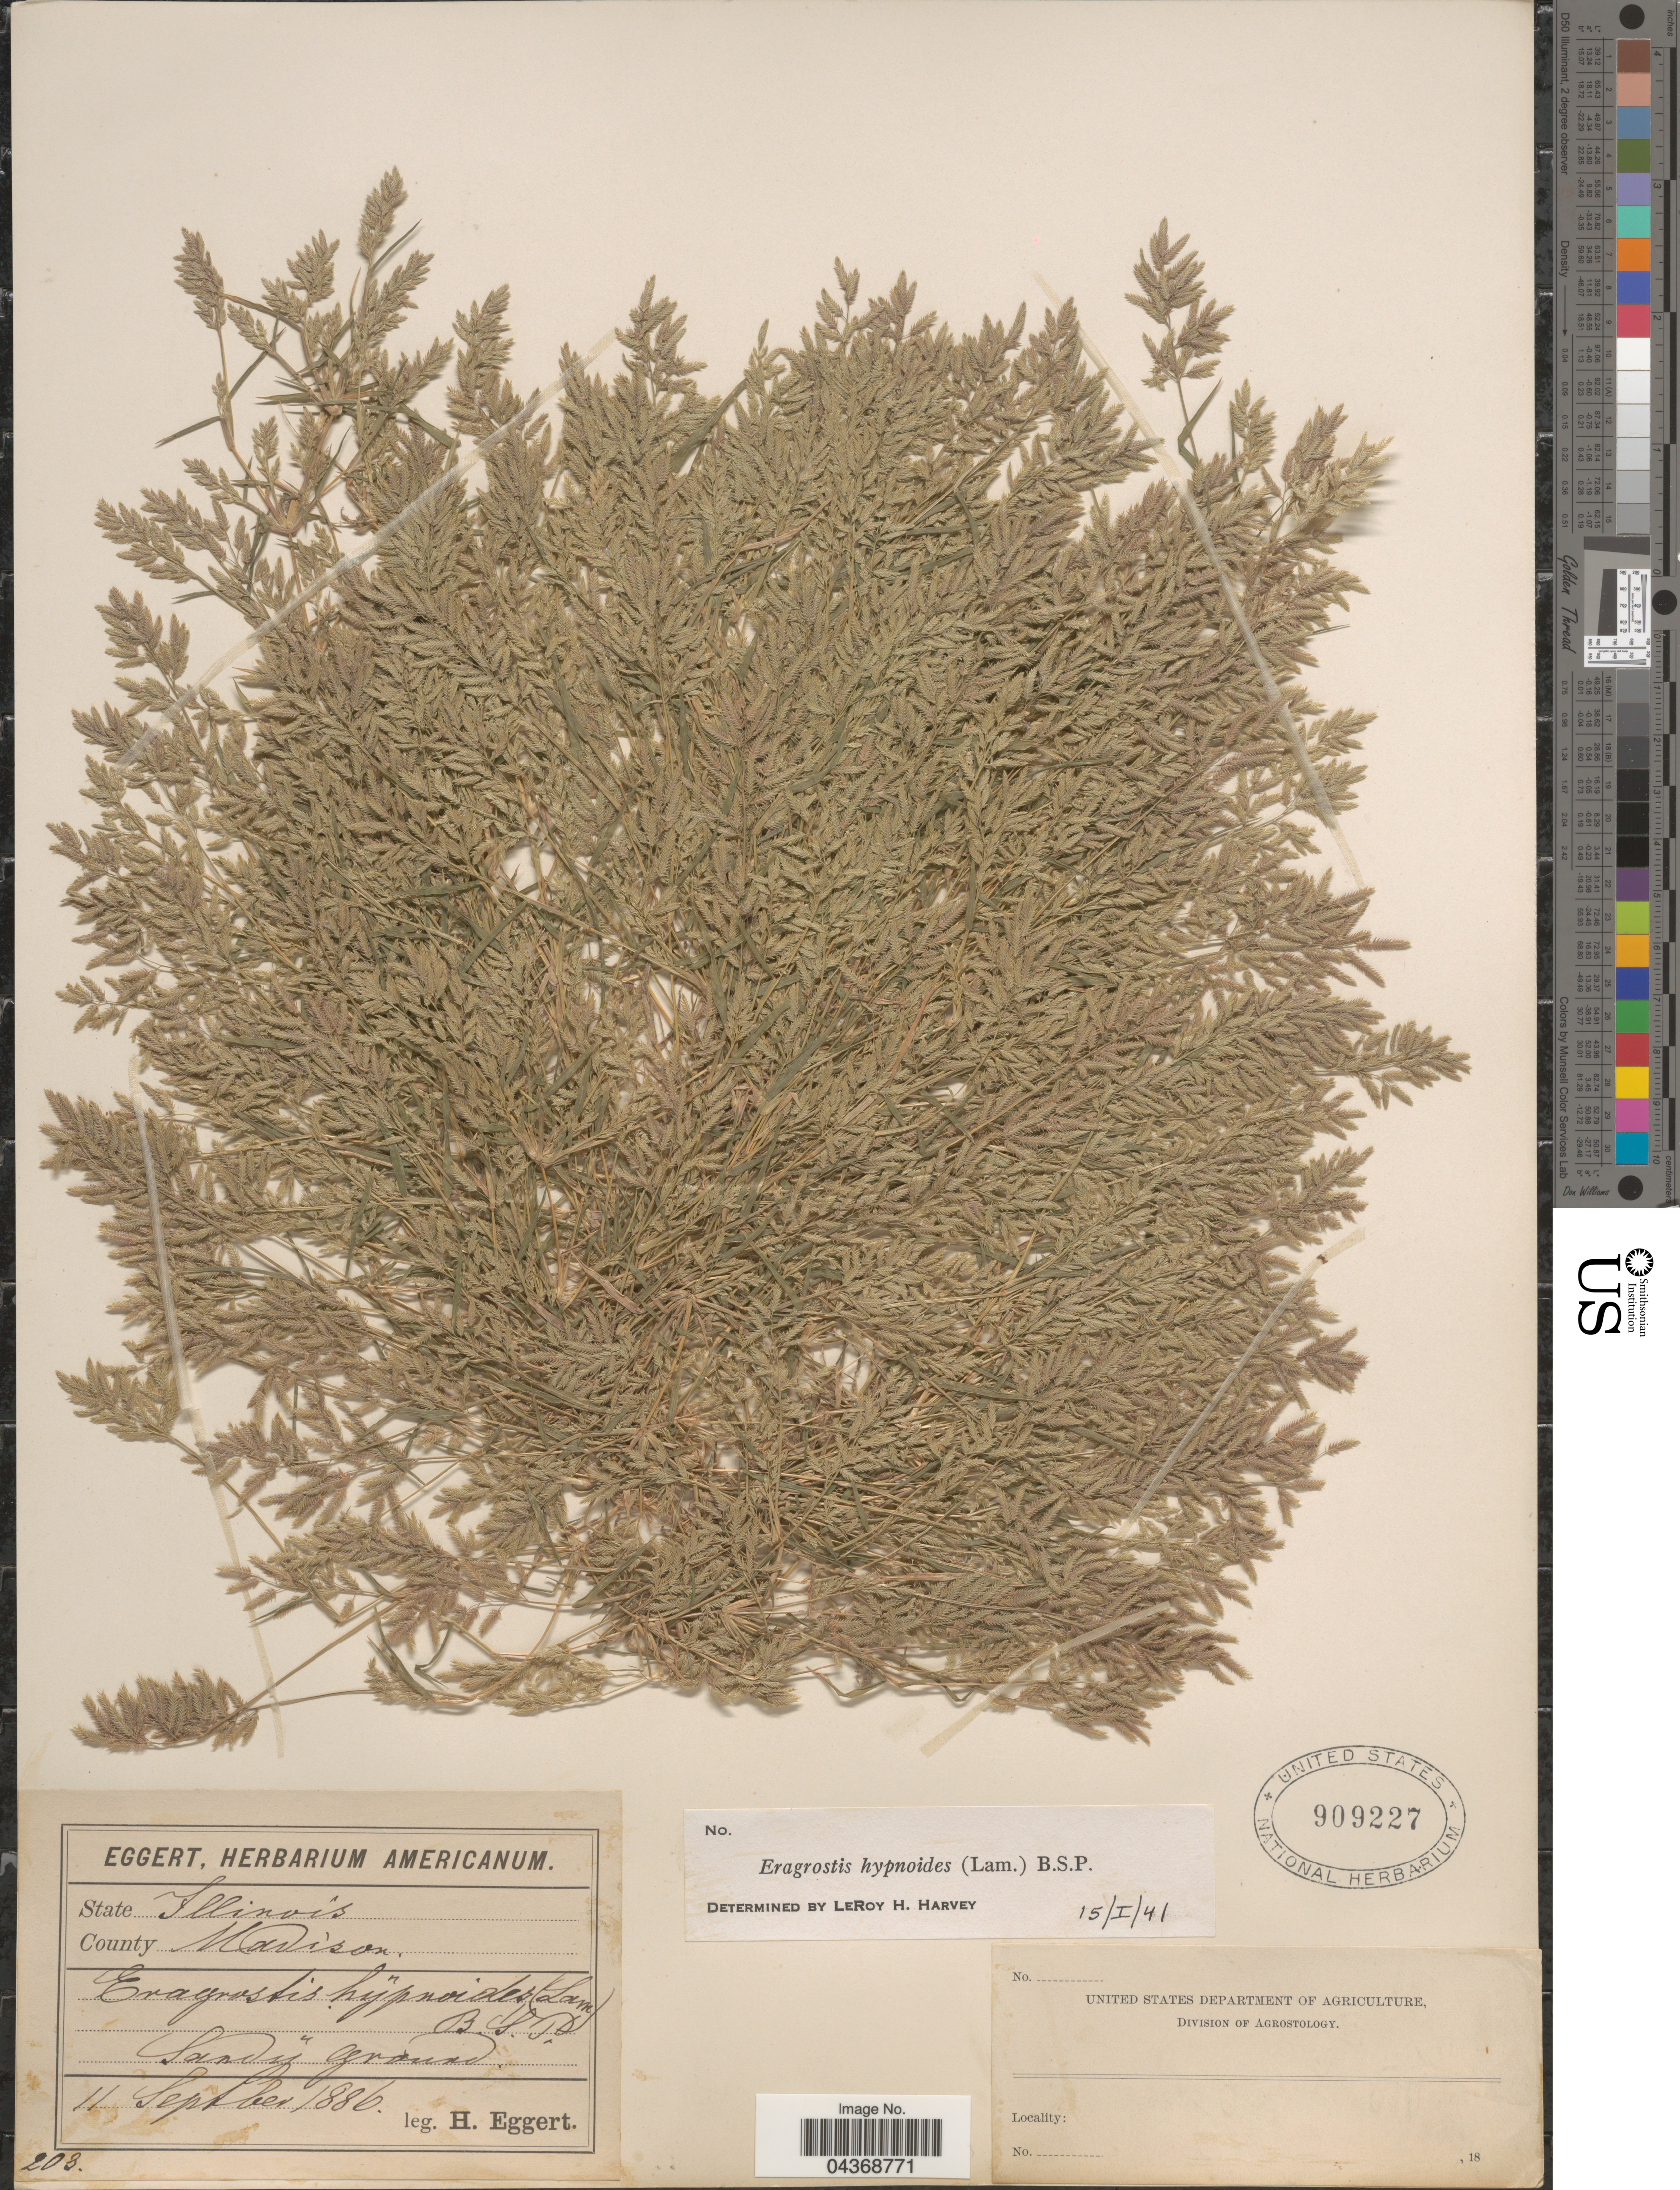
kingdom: Plantae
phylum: Tracheophyta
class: Liliopsida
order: Poales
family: Poaceae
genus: Eragrostis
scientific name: Eragrostis hypnoides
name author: (Lam.) Britton, Stearns & Poggenb.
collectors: H. Eggert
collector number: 203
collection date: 1886-09-11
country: United States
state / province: Illinois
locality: County Madison.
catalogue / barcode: US 909227